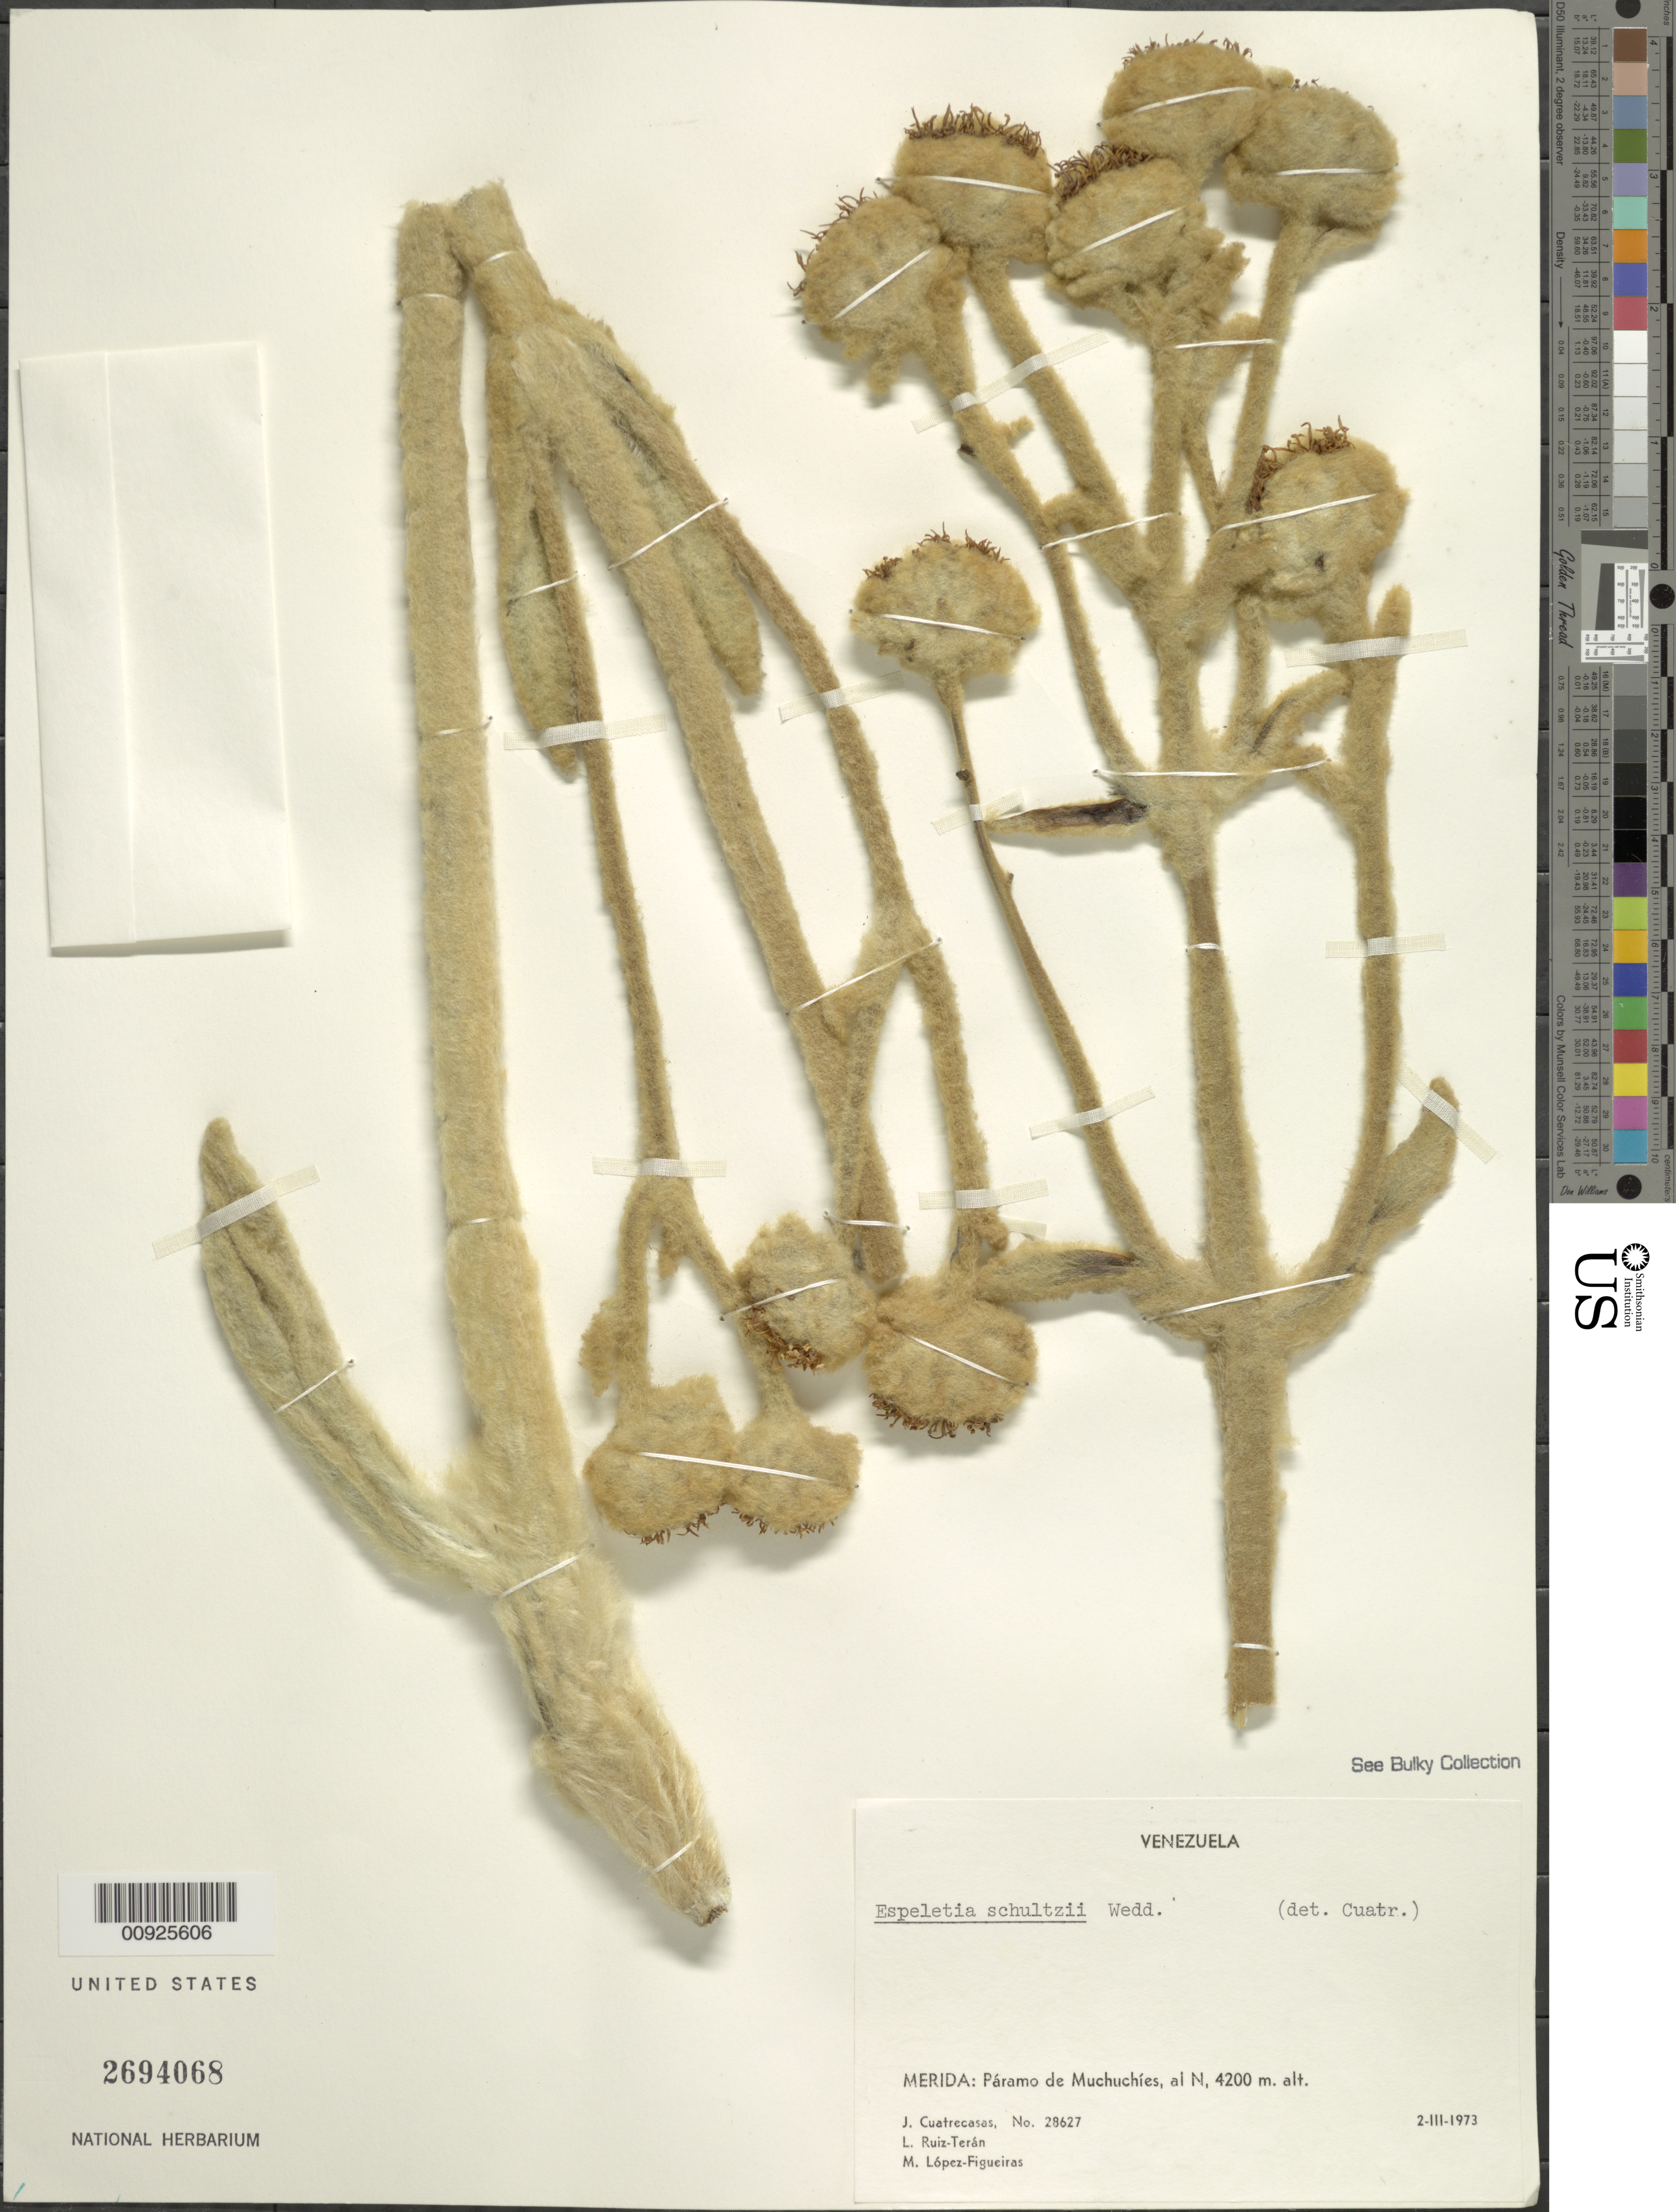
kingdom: Plantae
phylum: Tracheophyta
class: Magnoliopsida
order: Asterales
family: Asteraceae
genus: Espeletia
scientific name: Espeletia schultzii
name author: Wedd.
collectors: J. Cuatrecasas, L. E. Ruíz-Terán & M. López Figueiras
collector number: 28627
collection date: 1973-03-02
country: Venezuela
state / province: Mérida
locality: Páramo de Mucuchíes. Páramo de Mucuchíes, al N.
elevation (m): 4200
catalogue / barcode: US 2694068